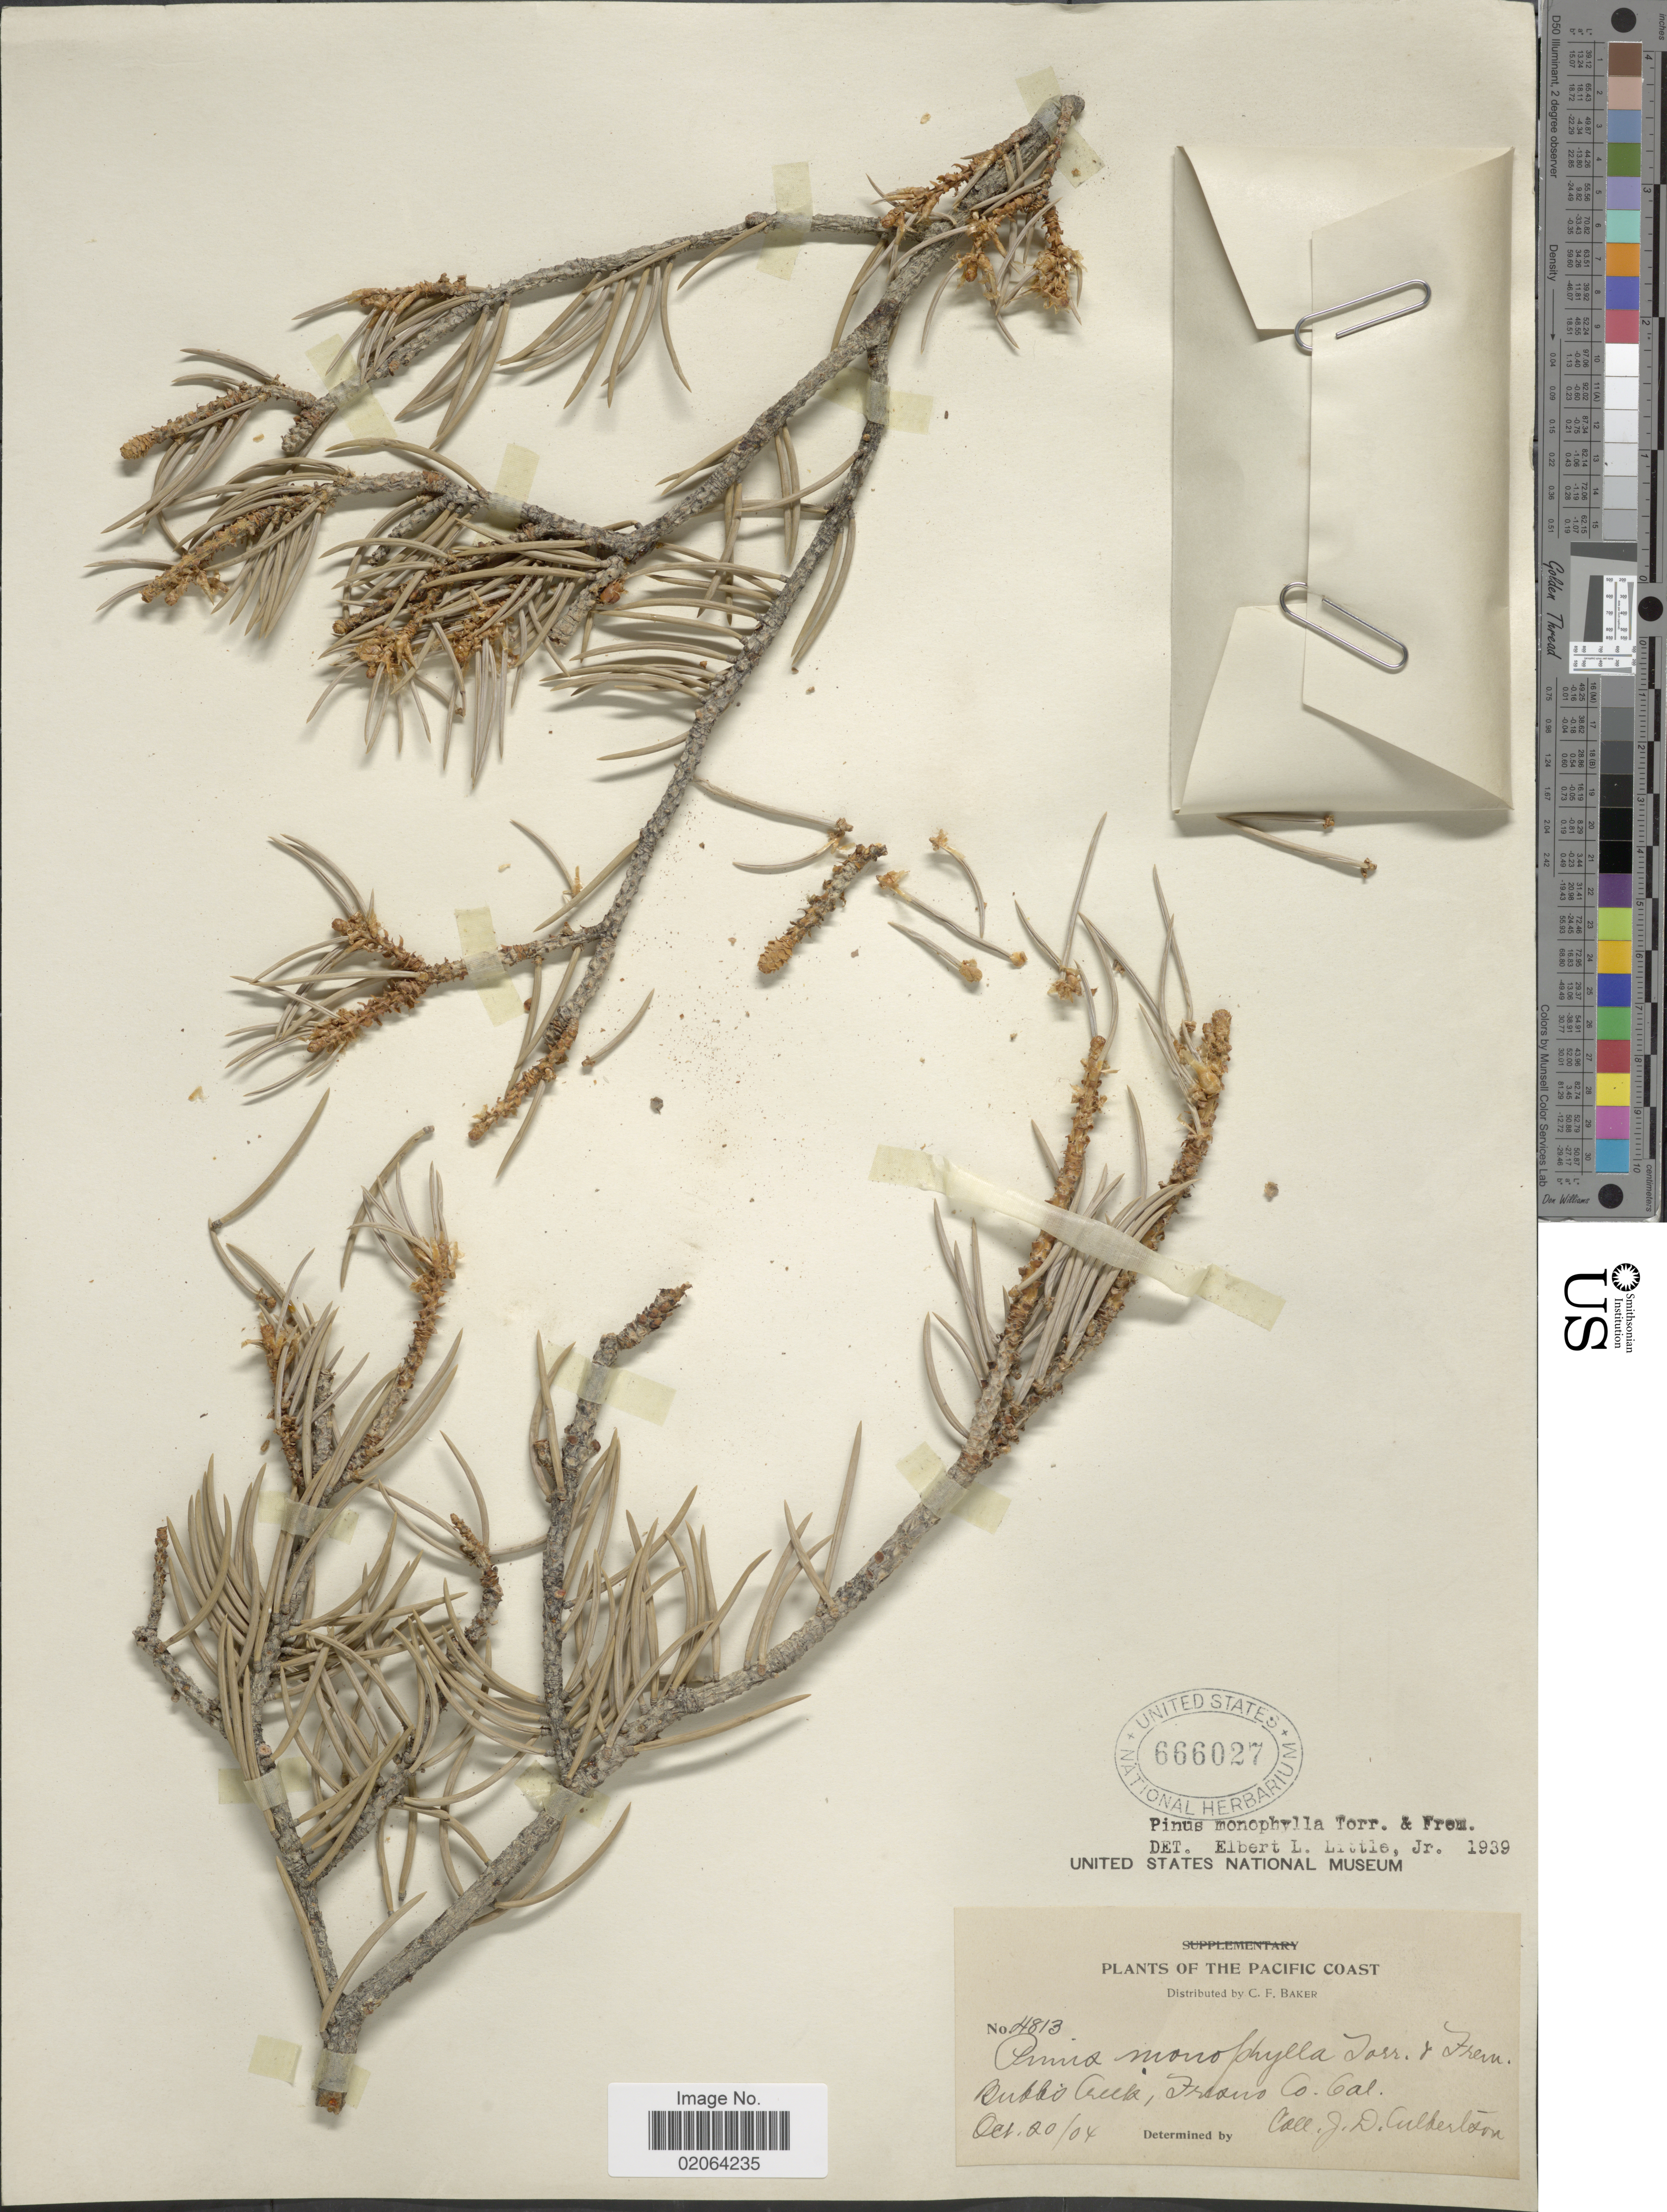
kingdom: Plantae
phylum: Tracheophyta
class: Pinopsida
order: Pinales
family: Pinaceae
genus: Pinus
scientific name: Pinus monophylla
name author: Torr. & Frém.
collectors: C. F. Baker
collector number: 4813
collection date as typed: Transcribed d/m/y: 20/10/4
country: United States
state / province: California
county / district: Fresno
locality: Bubbs Creek, Fresno Co., Cal.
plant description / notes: Corrected "Bubbi Creek, Trans Co, Cal." to "Bubbs Creek, Fresno Co., Cal." Filled Fresno into county field.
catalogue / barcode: US 666027